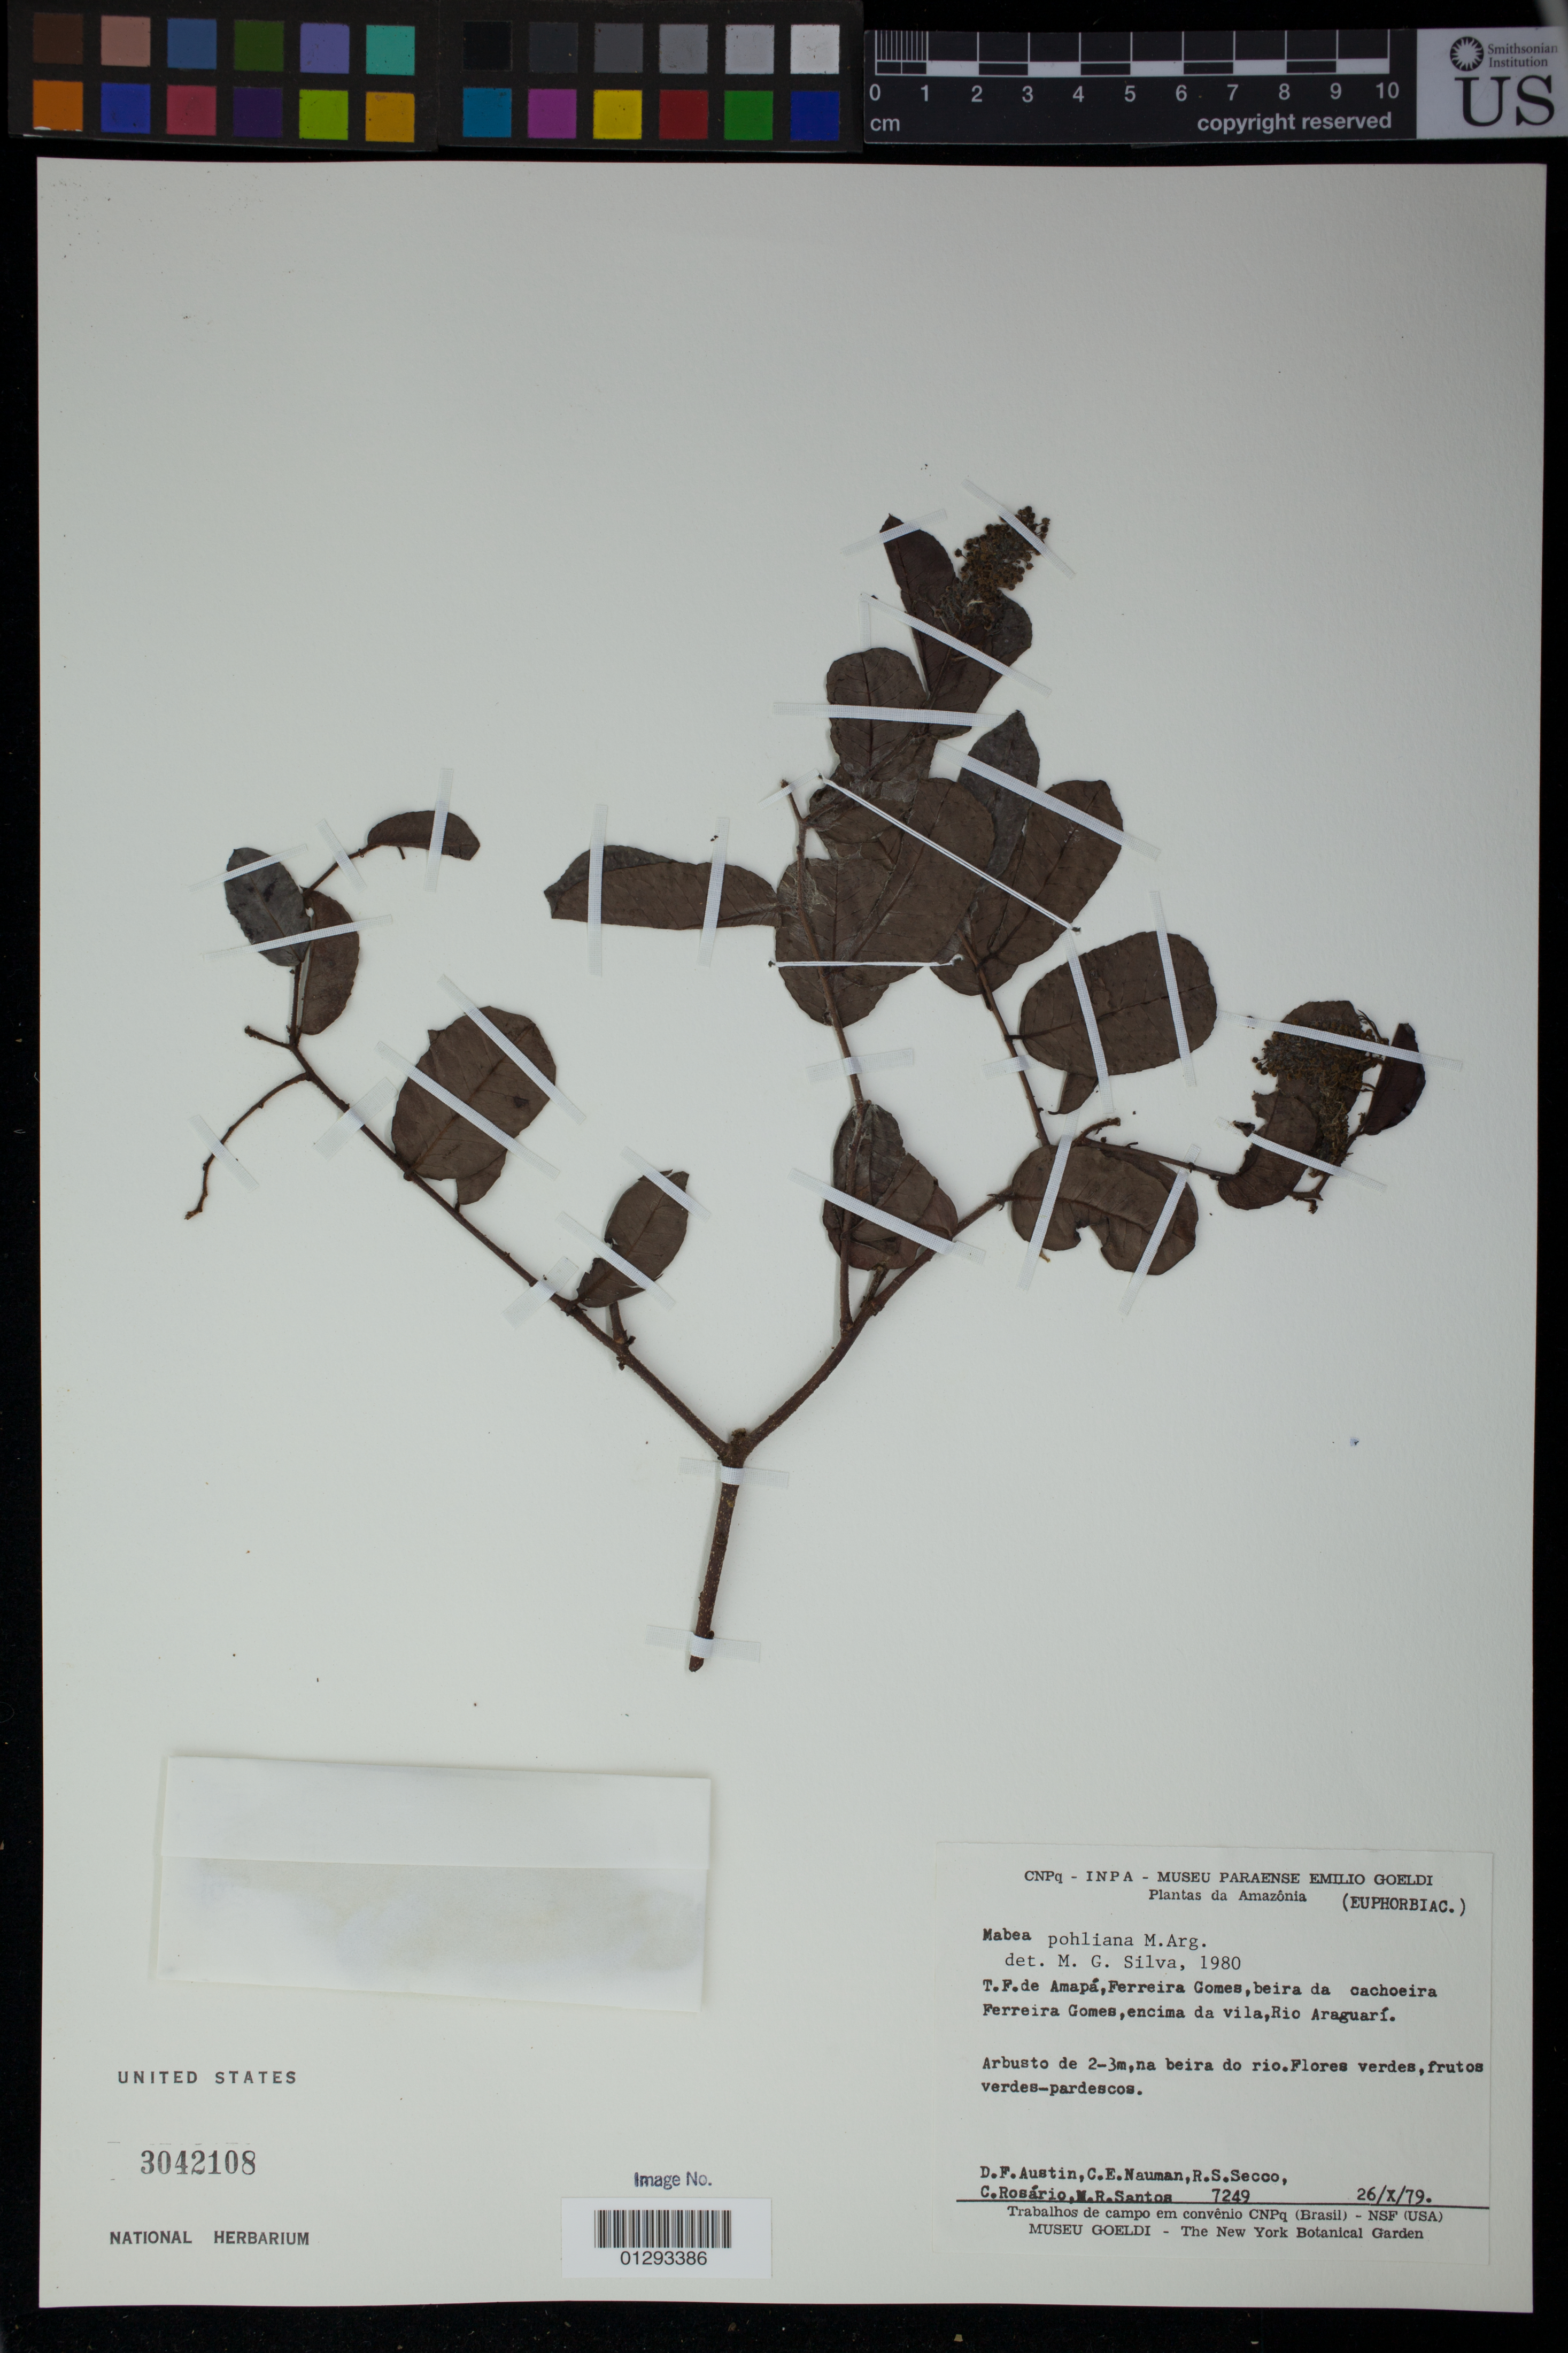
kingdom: Plantae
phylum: Tracheophyta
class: Magnoliopsida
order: Malpighiales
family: Euphorbiaceae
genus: Mabea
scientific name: Mabea pohliana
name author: (Benth.) Müll. Arg.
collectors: D. Austin, C. E. Nauman, R. S. Secco, C. S. Rosario & M. R. dos Santos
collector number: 7249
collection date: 1979-10-26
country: Brazil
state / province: Amazonas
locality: T.F. de Amapa, Ferreira Gomes, beira da cachoeira Ferreira Gomes, encima da vila, Rio Araguari.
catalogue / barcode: US 3042108